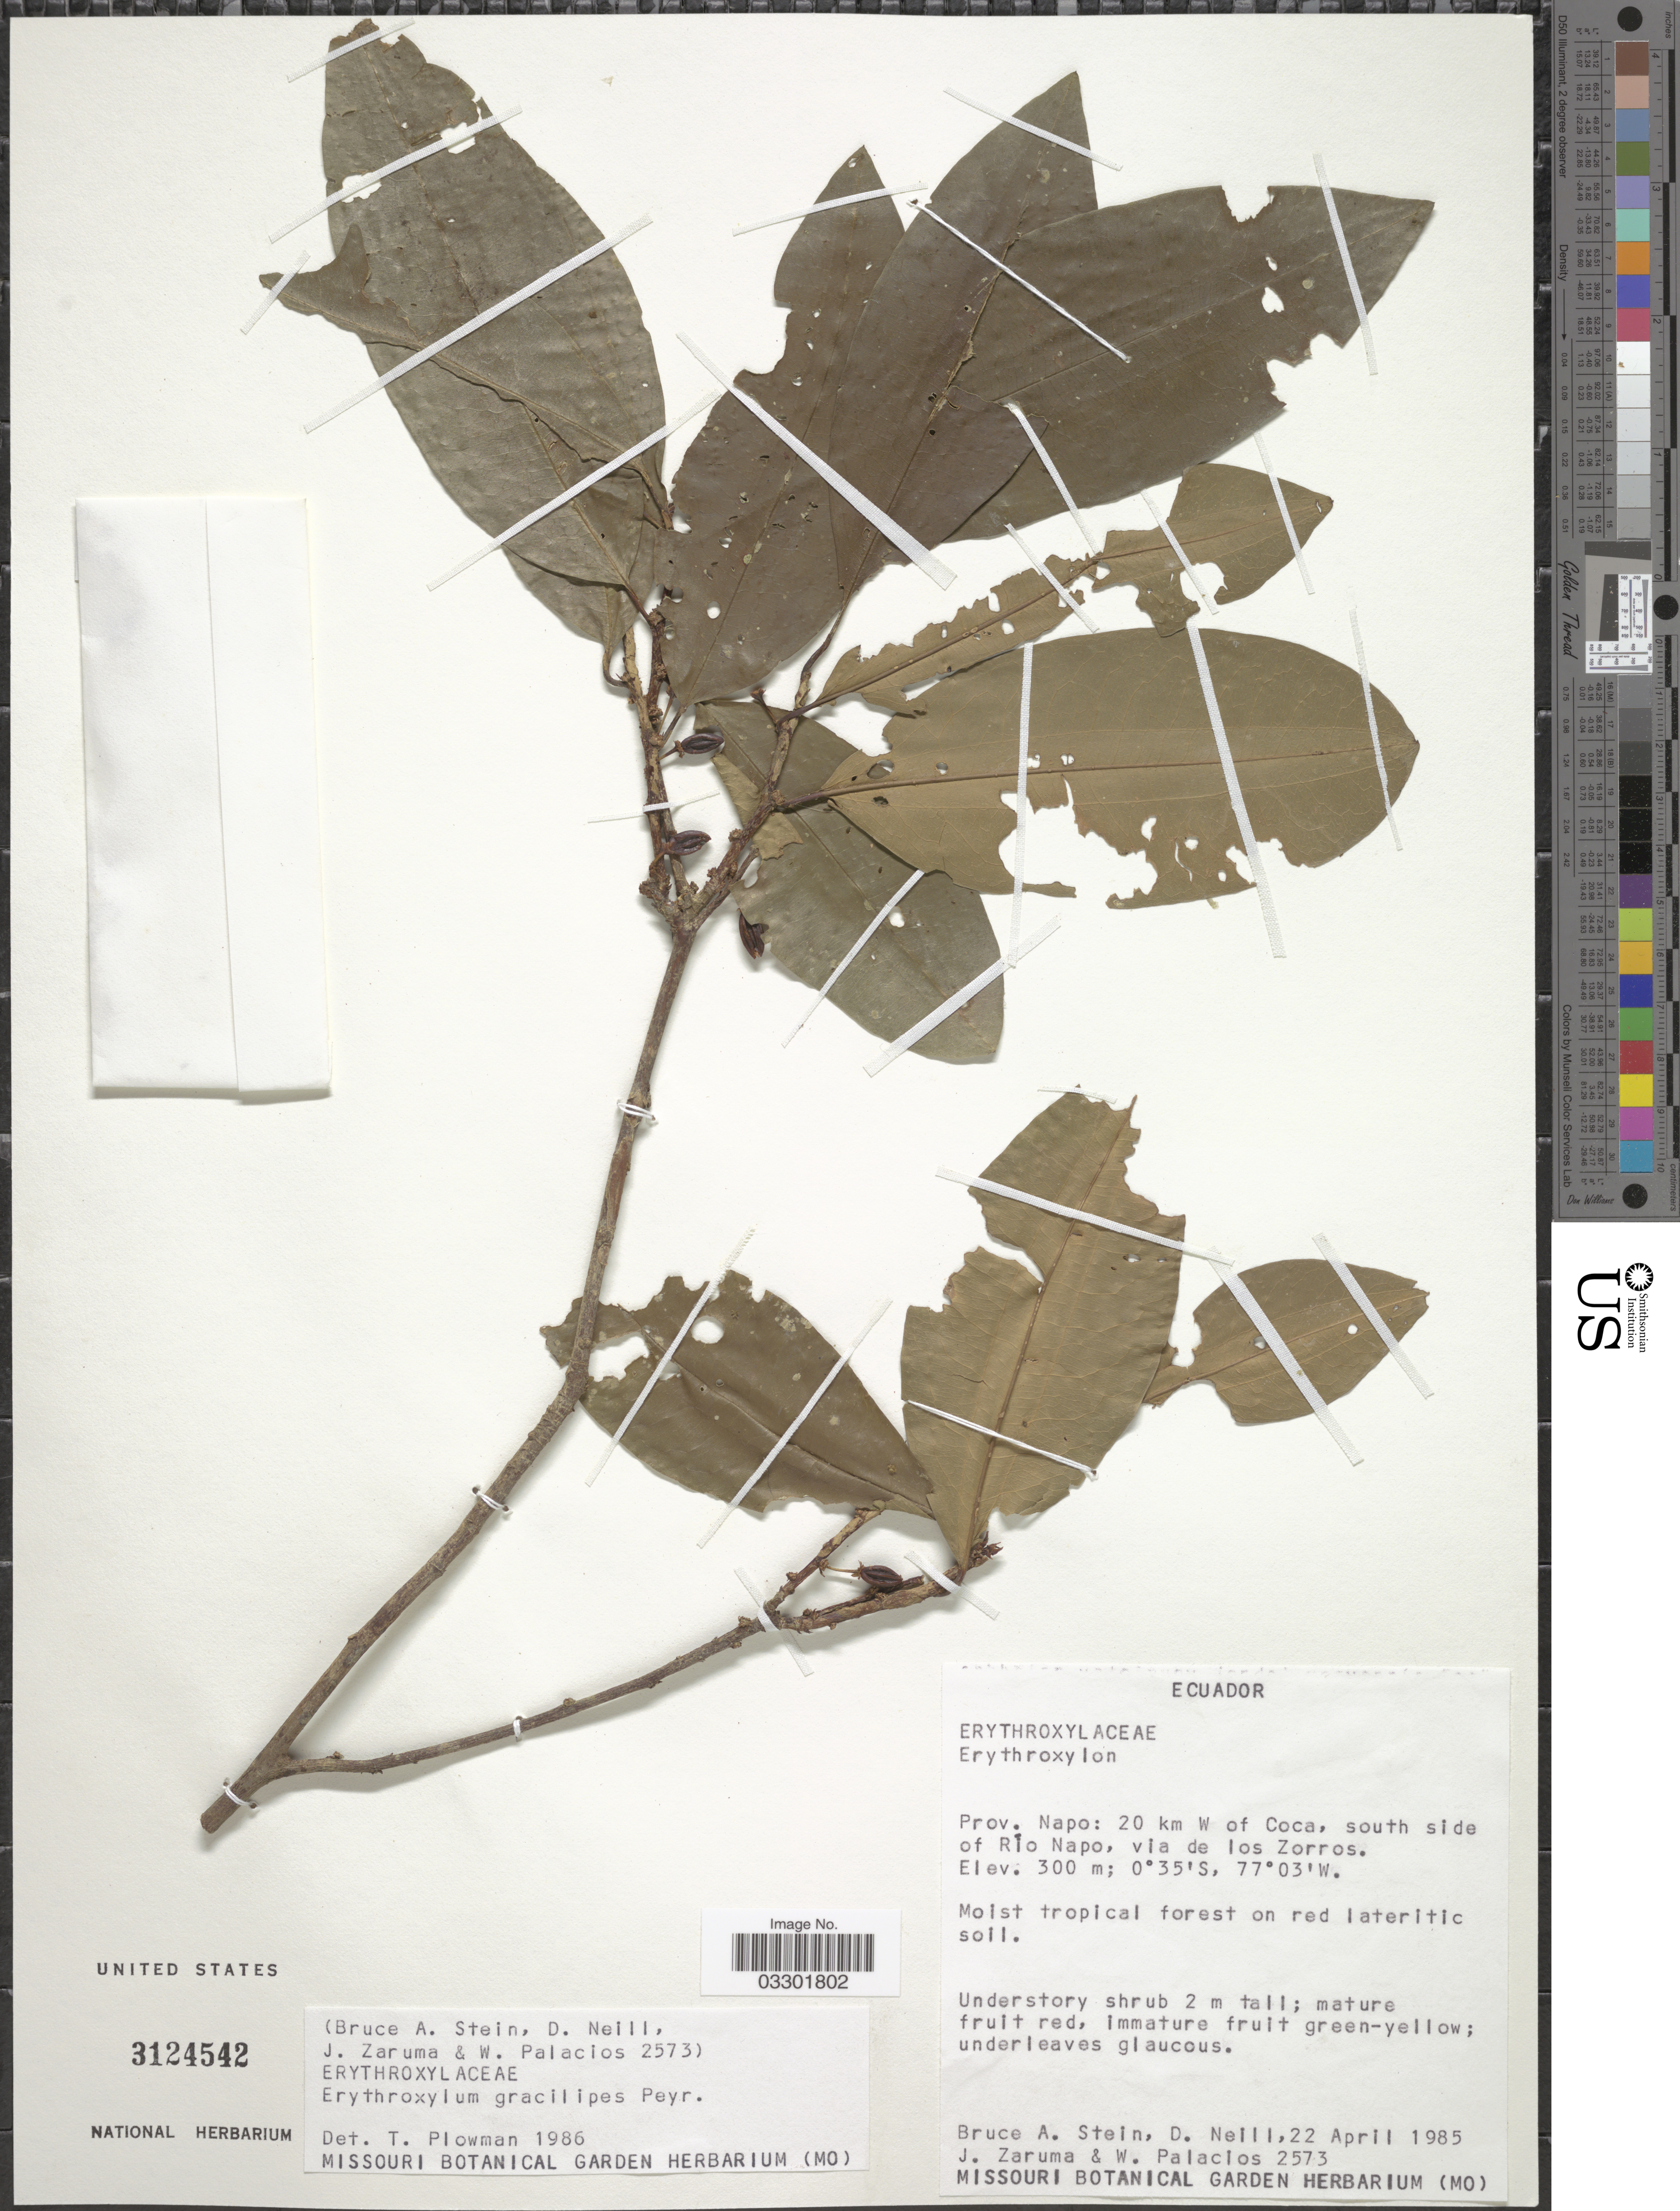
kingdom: Plantae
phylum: Tracheophyta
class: Magnoliopsida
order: Malpighiales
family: Erythroxylaceae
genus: Erythroxylum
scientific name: Erythroxylum gracilipes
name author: Peyr.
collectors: B. A. Stein, D. Neill, J. Zaruma & W. Palacios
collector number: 2573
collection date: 1985-04-22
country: Ecuador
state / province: Napo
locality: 20 km W of Coca, south side of Rio Napo, via de los Zorros.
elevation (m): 300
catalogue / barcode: US 3124542